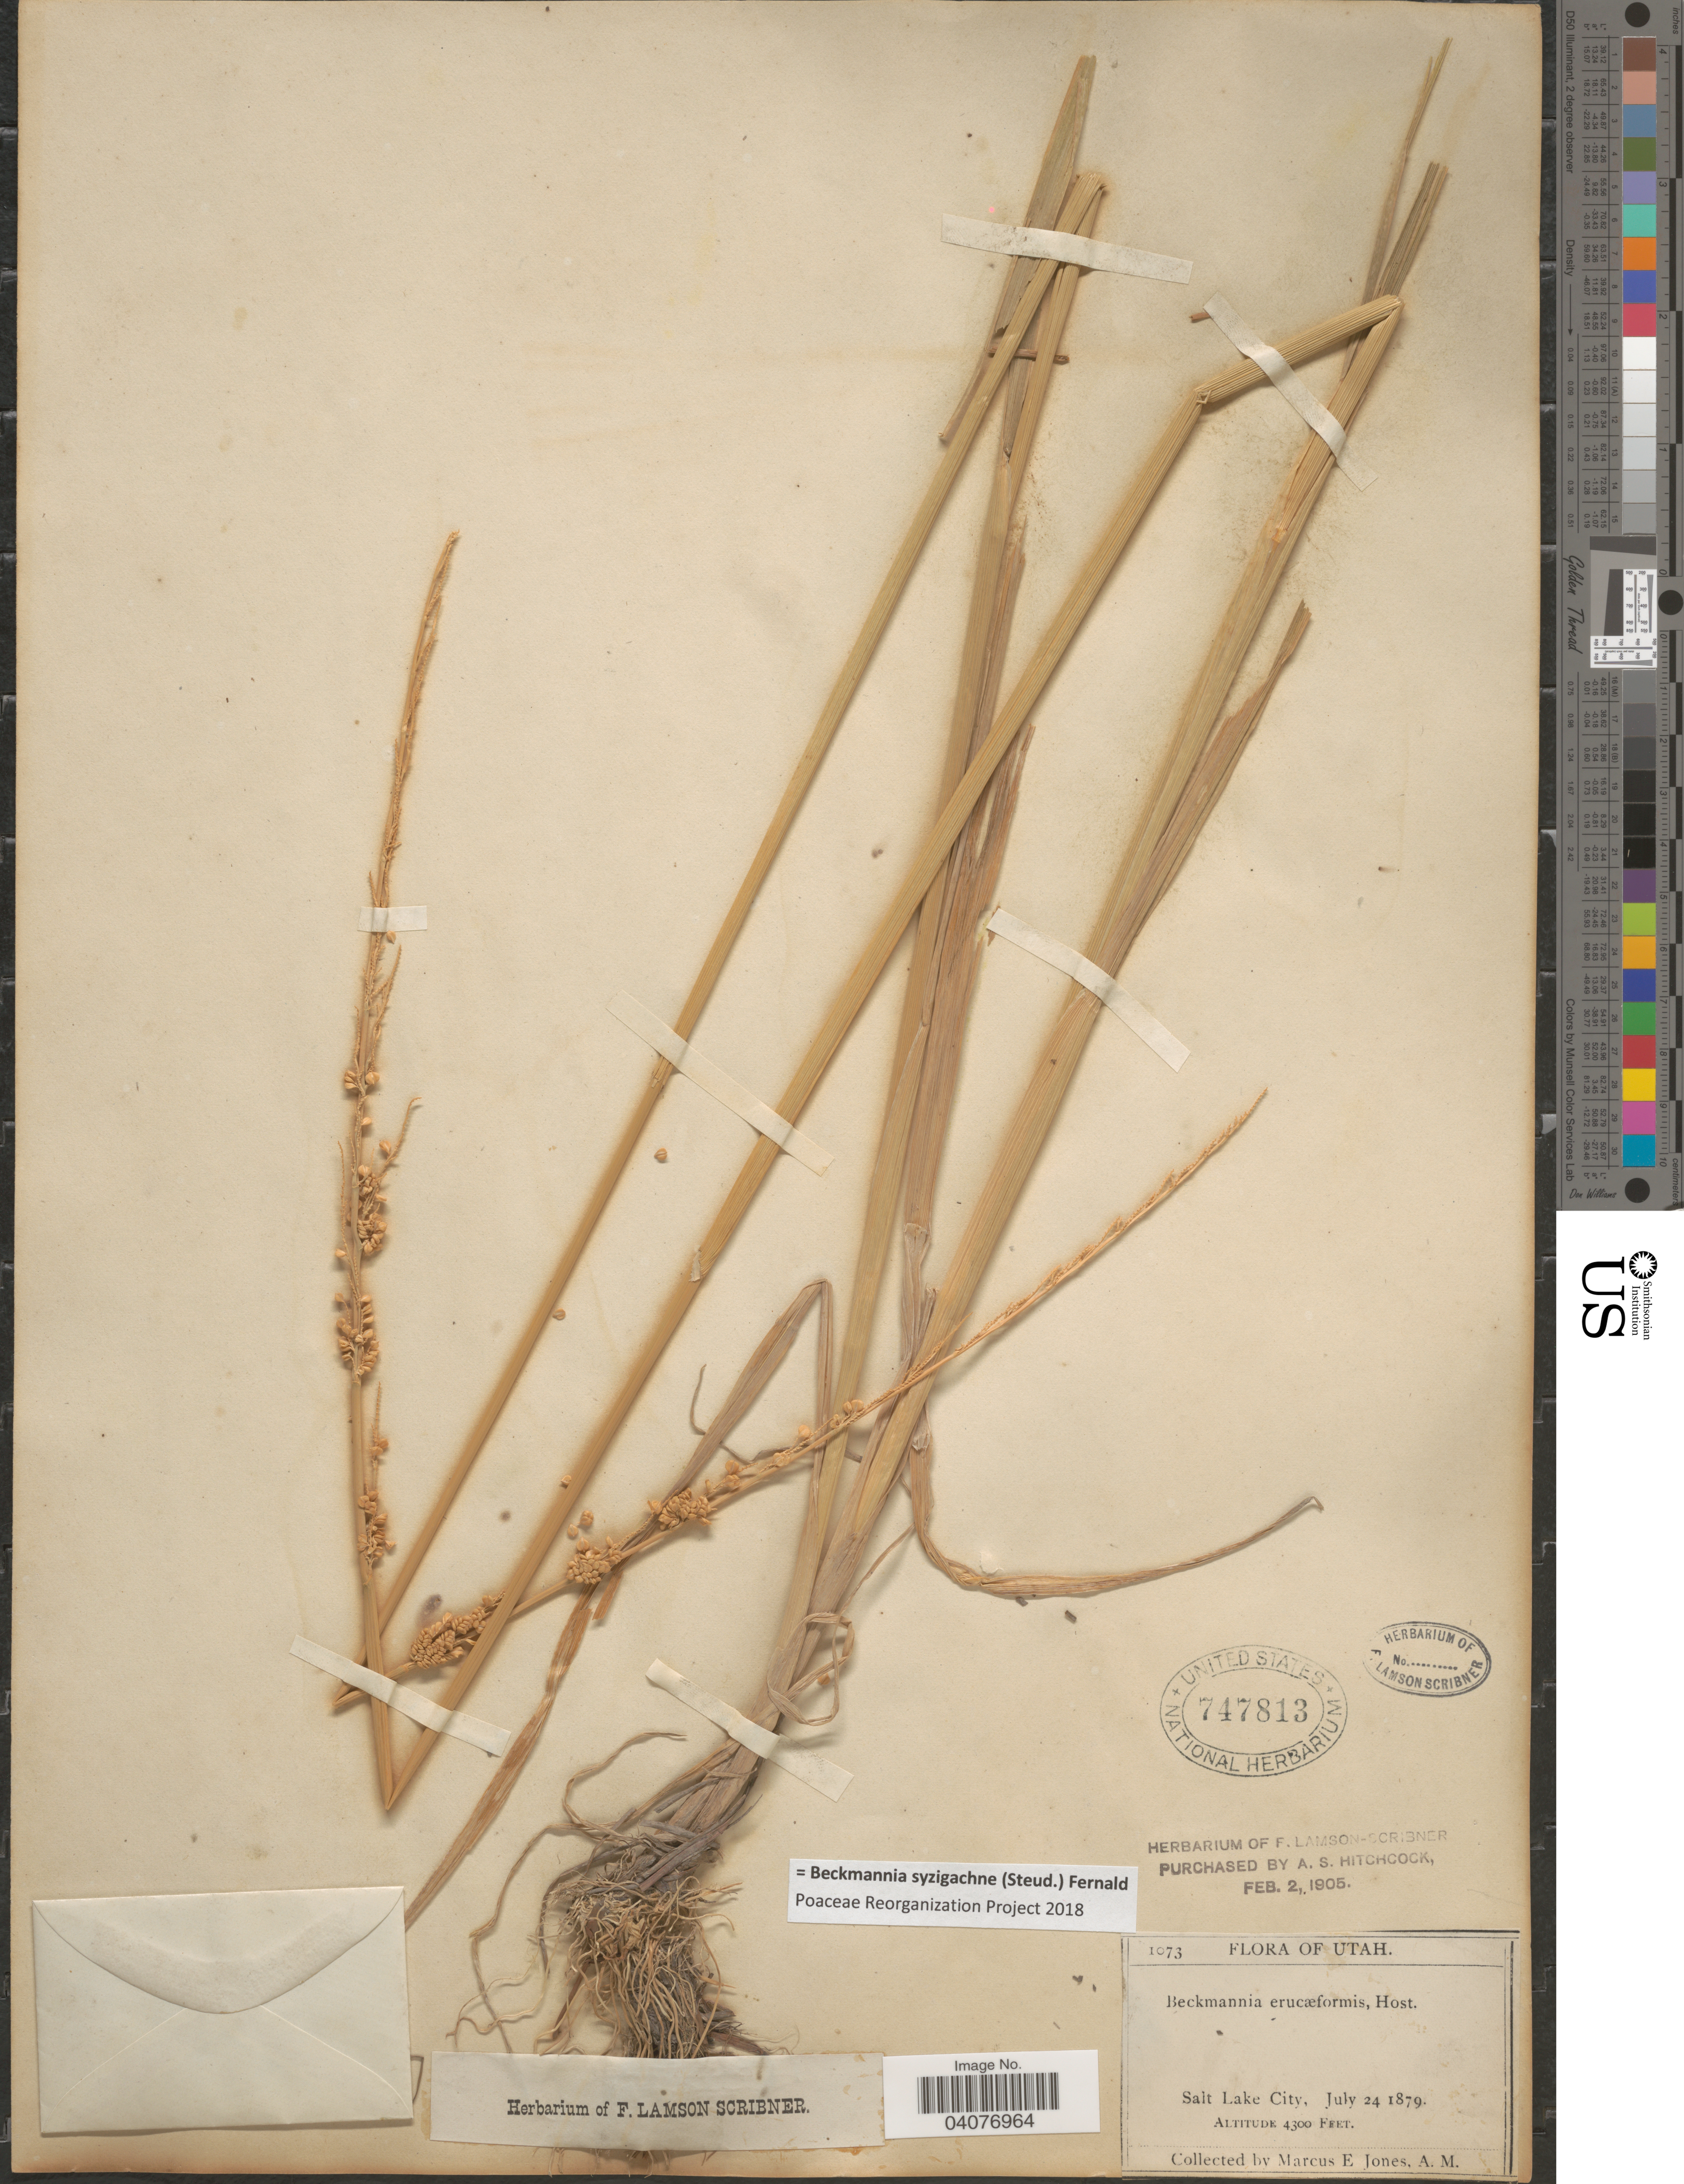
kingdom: Plantae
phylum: Tracheophyta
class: Liliopsida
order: Poales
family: Poaceae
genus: Beckmannia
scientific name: Beckmannia syzigachne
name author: (Steud.) Fernald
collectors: M. E. Jones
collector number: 1073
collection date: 1879-07-24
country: United States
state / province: Utah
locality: Salt Lake City.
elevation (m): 1311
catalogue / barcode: US 747813